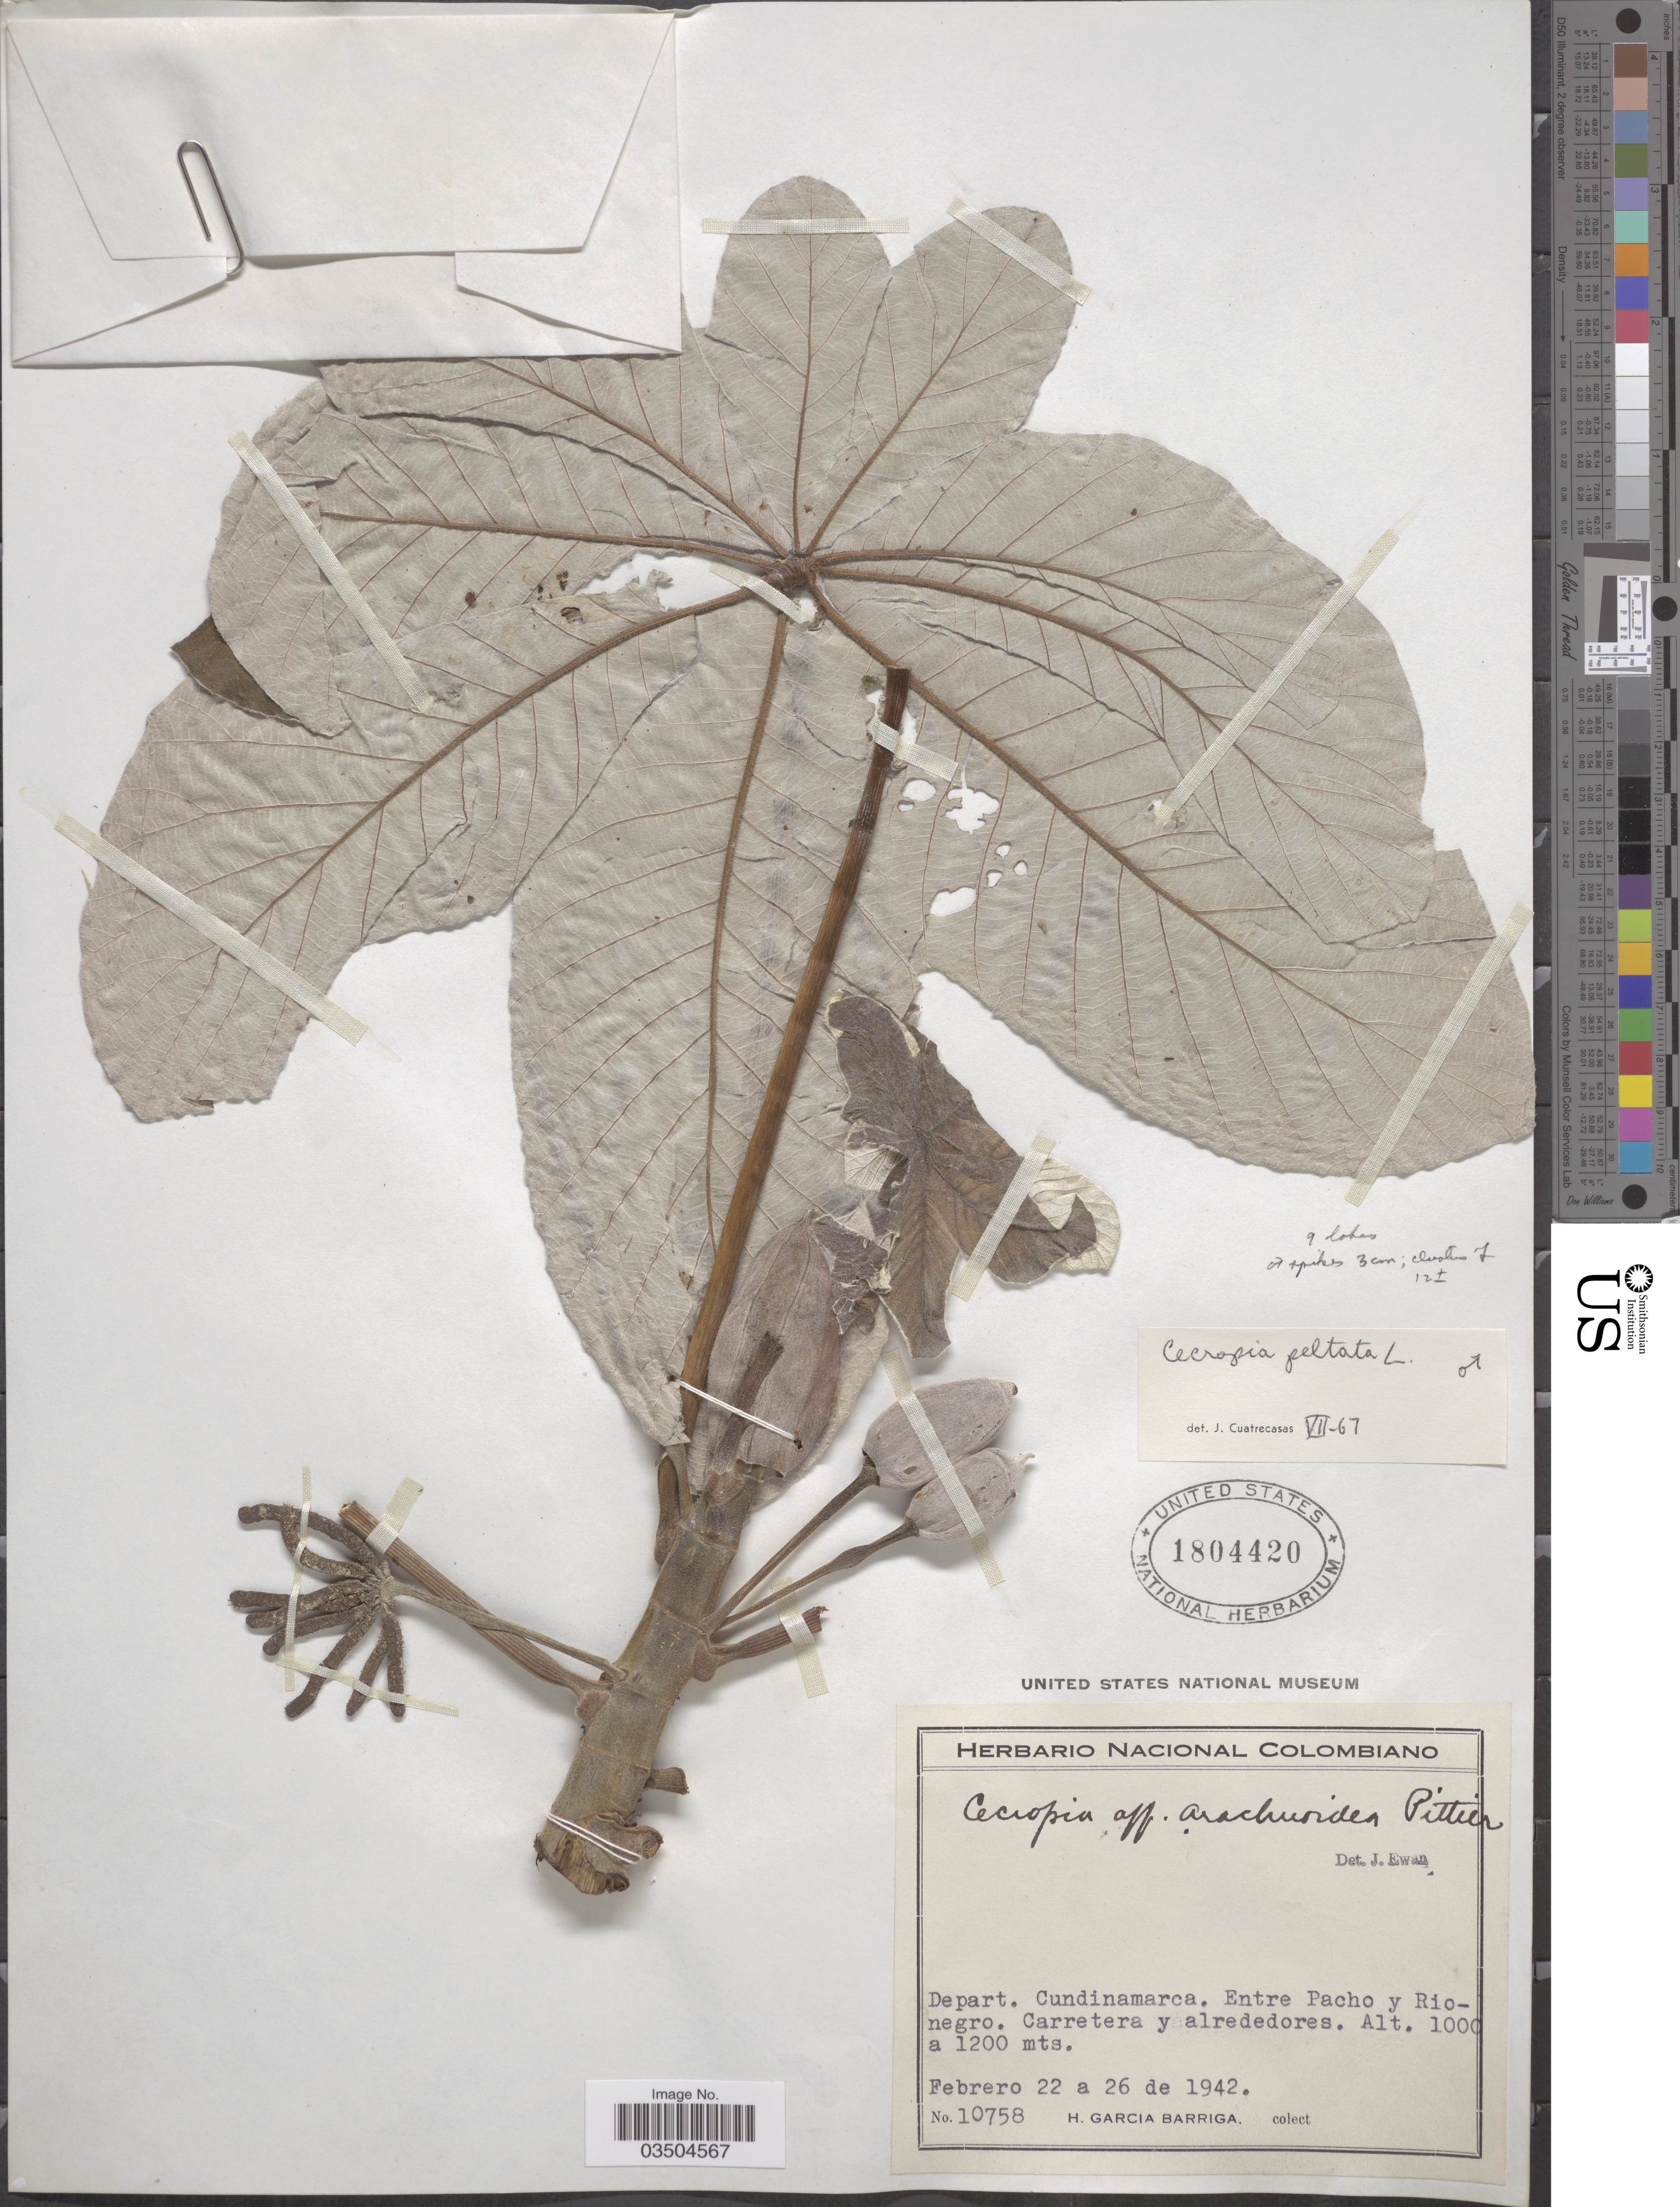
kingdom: Plantae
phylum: Tracheophyta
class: Magnoliopsida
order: Rosales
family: Urticaceae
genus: Cecropia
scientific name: Cecropia peltata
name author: L.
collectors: H. García Barriga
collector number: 10758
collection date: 1942-02-22/1942-02-26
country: Colombia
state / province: Cundinamarca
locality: Depart. Cundinamarca. Entre Pacho y Rio-negro. Carretera y alrededores.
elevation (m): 1000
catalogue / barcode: US 1804420